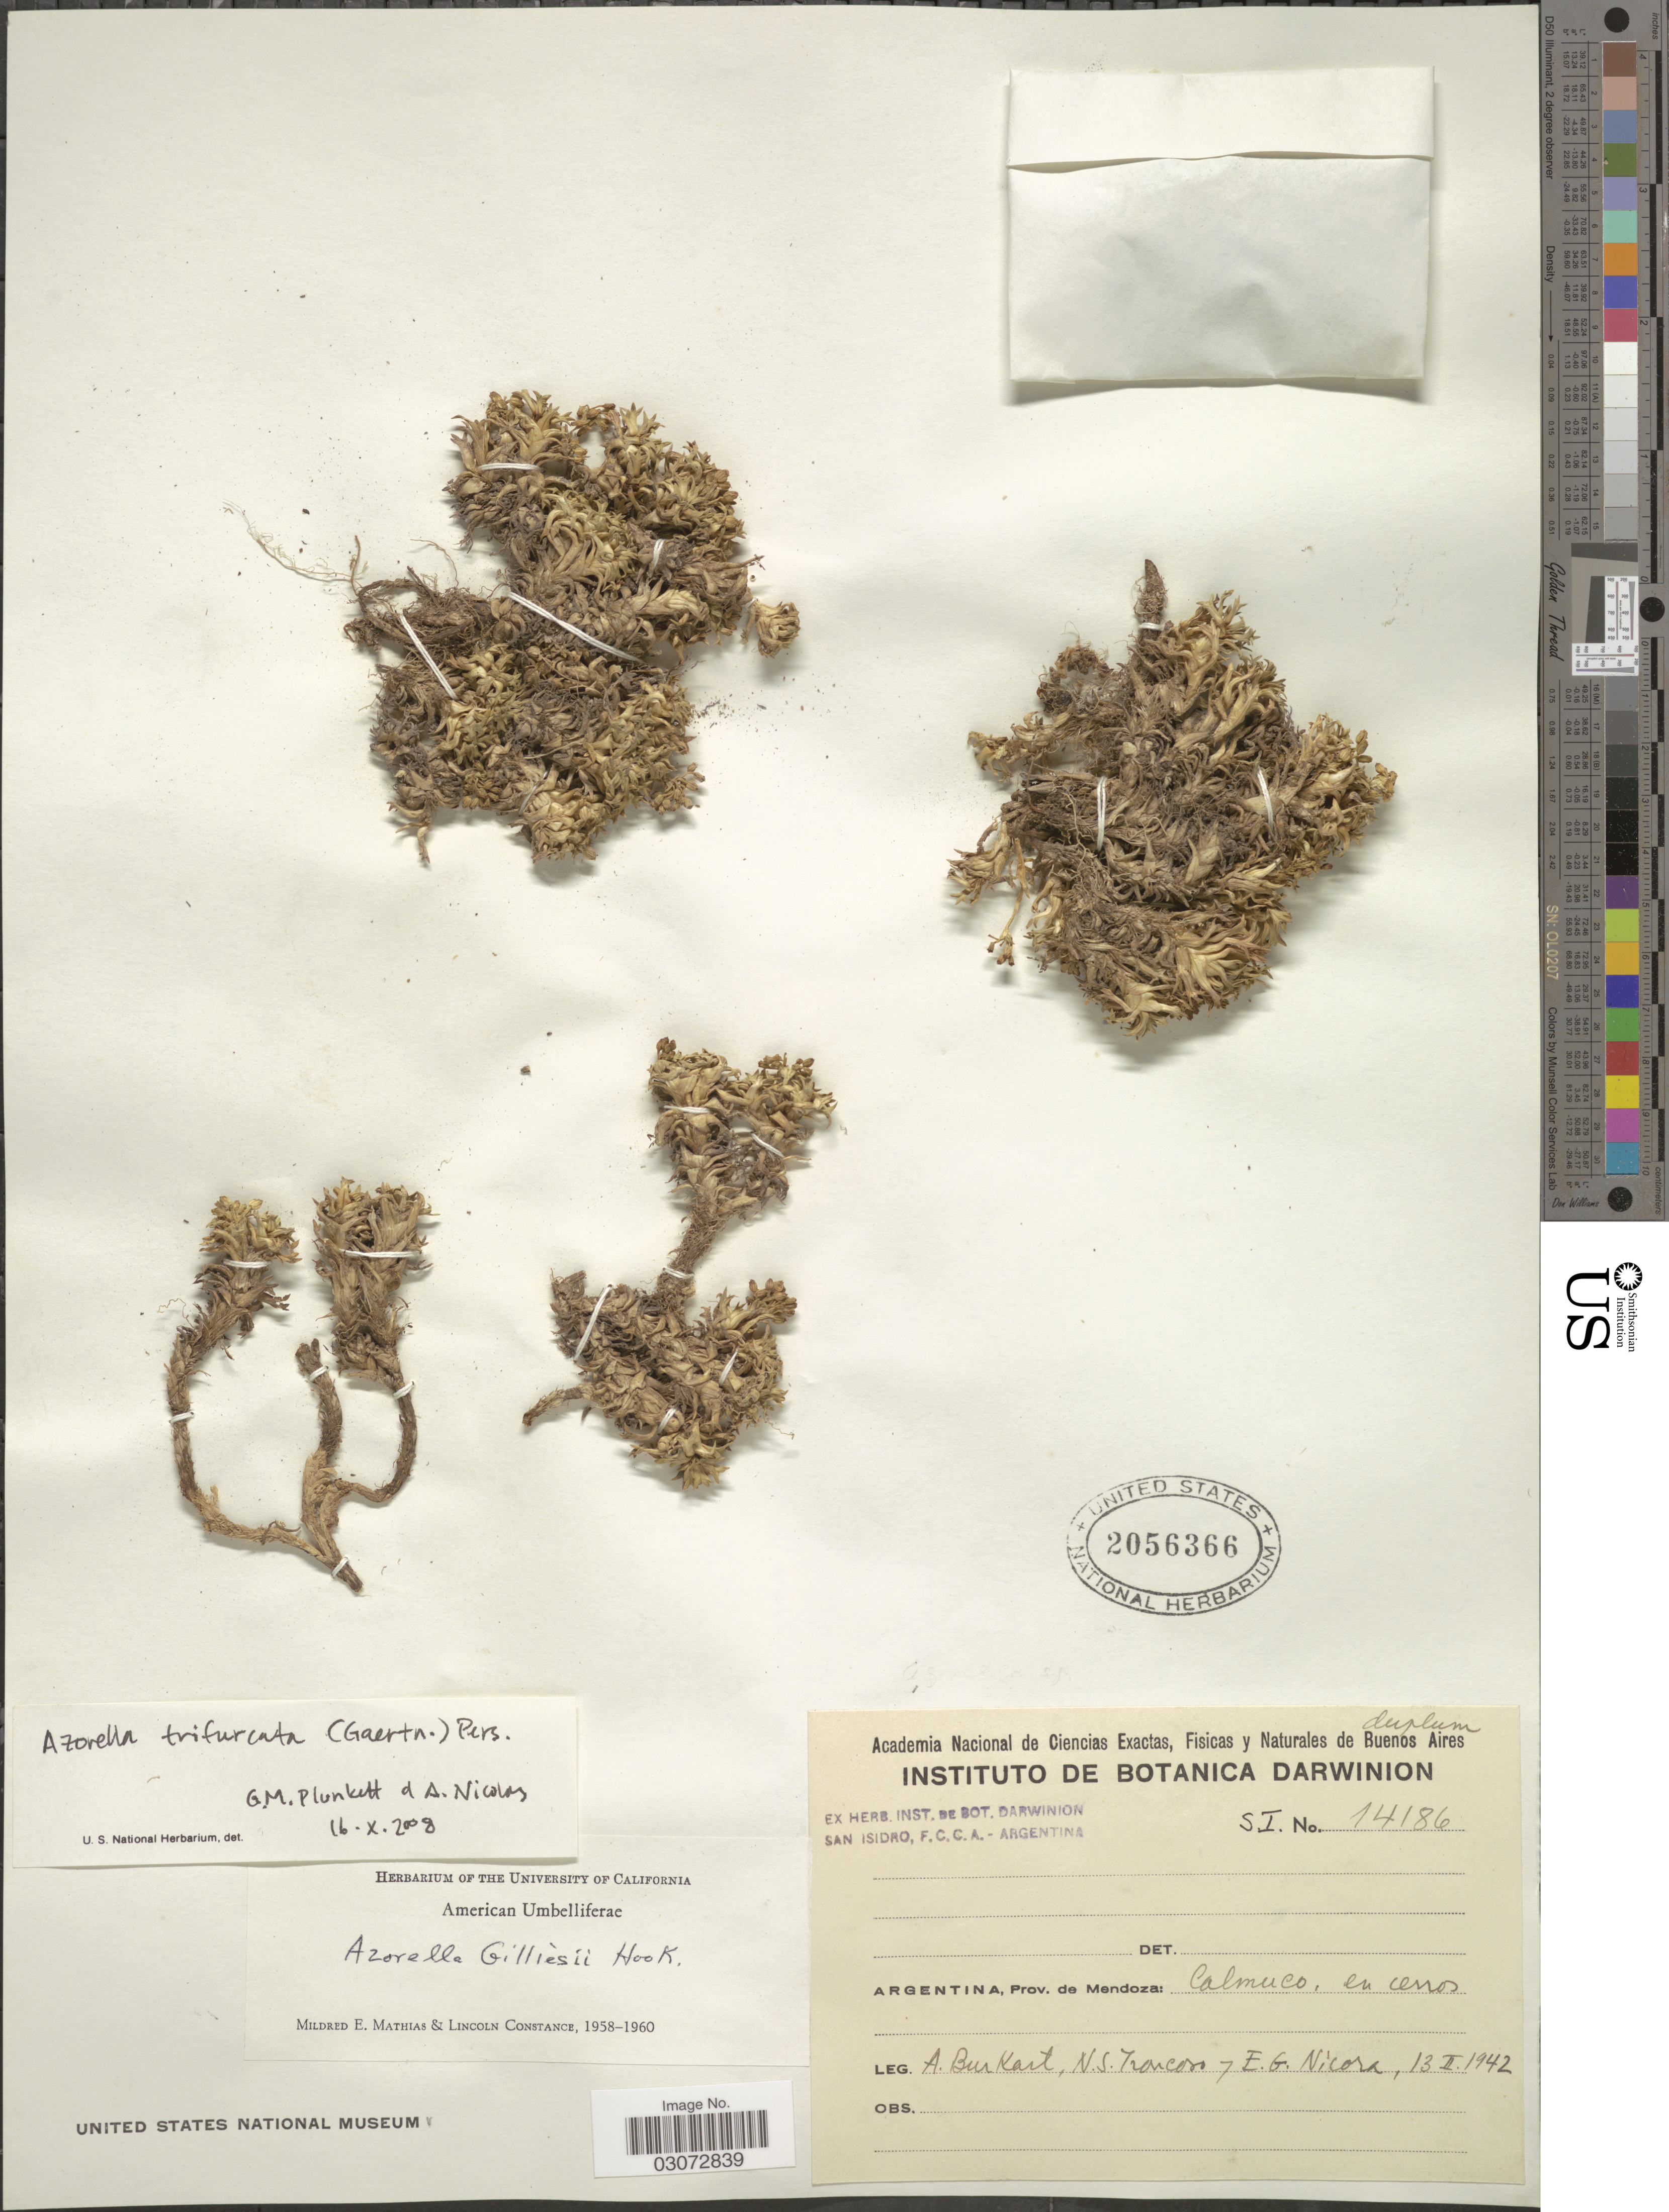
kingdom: Plantae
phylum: Tracheophyta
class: Magnoliopsida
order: Apiales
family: Apiaceae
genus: Azorella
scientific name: Azorella trifurcata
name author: (Gaertn.) Pers.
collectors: A. E. Burkart, N. Troncoso & E. G. Nicora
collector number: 14186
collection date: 1942-02-13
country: Argentina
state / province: Mendoza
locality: Calmuco, en cerros.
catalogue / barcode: US 2056366